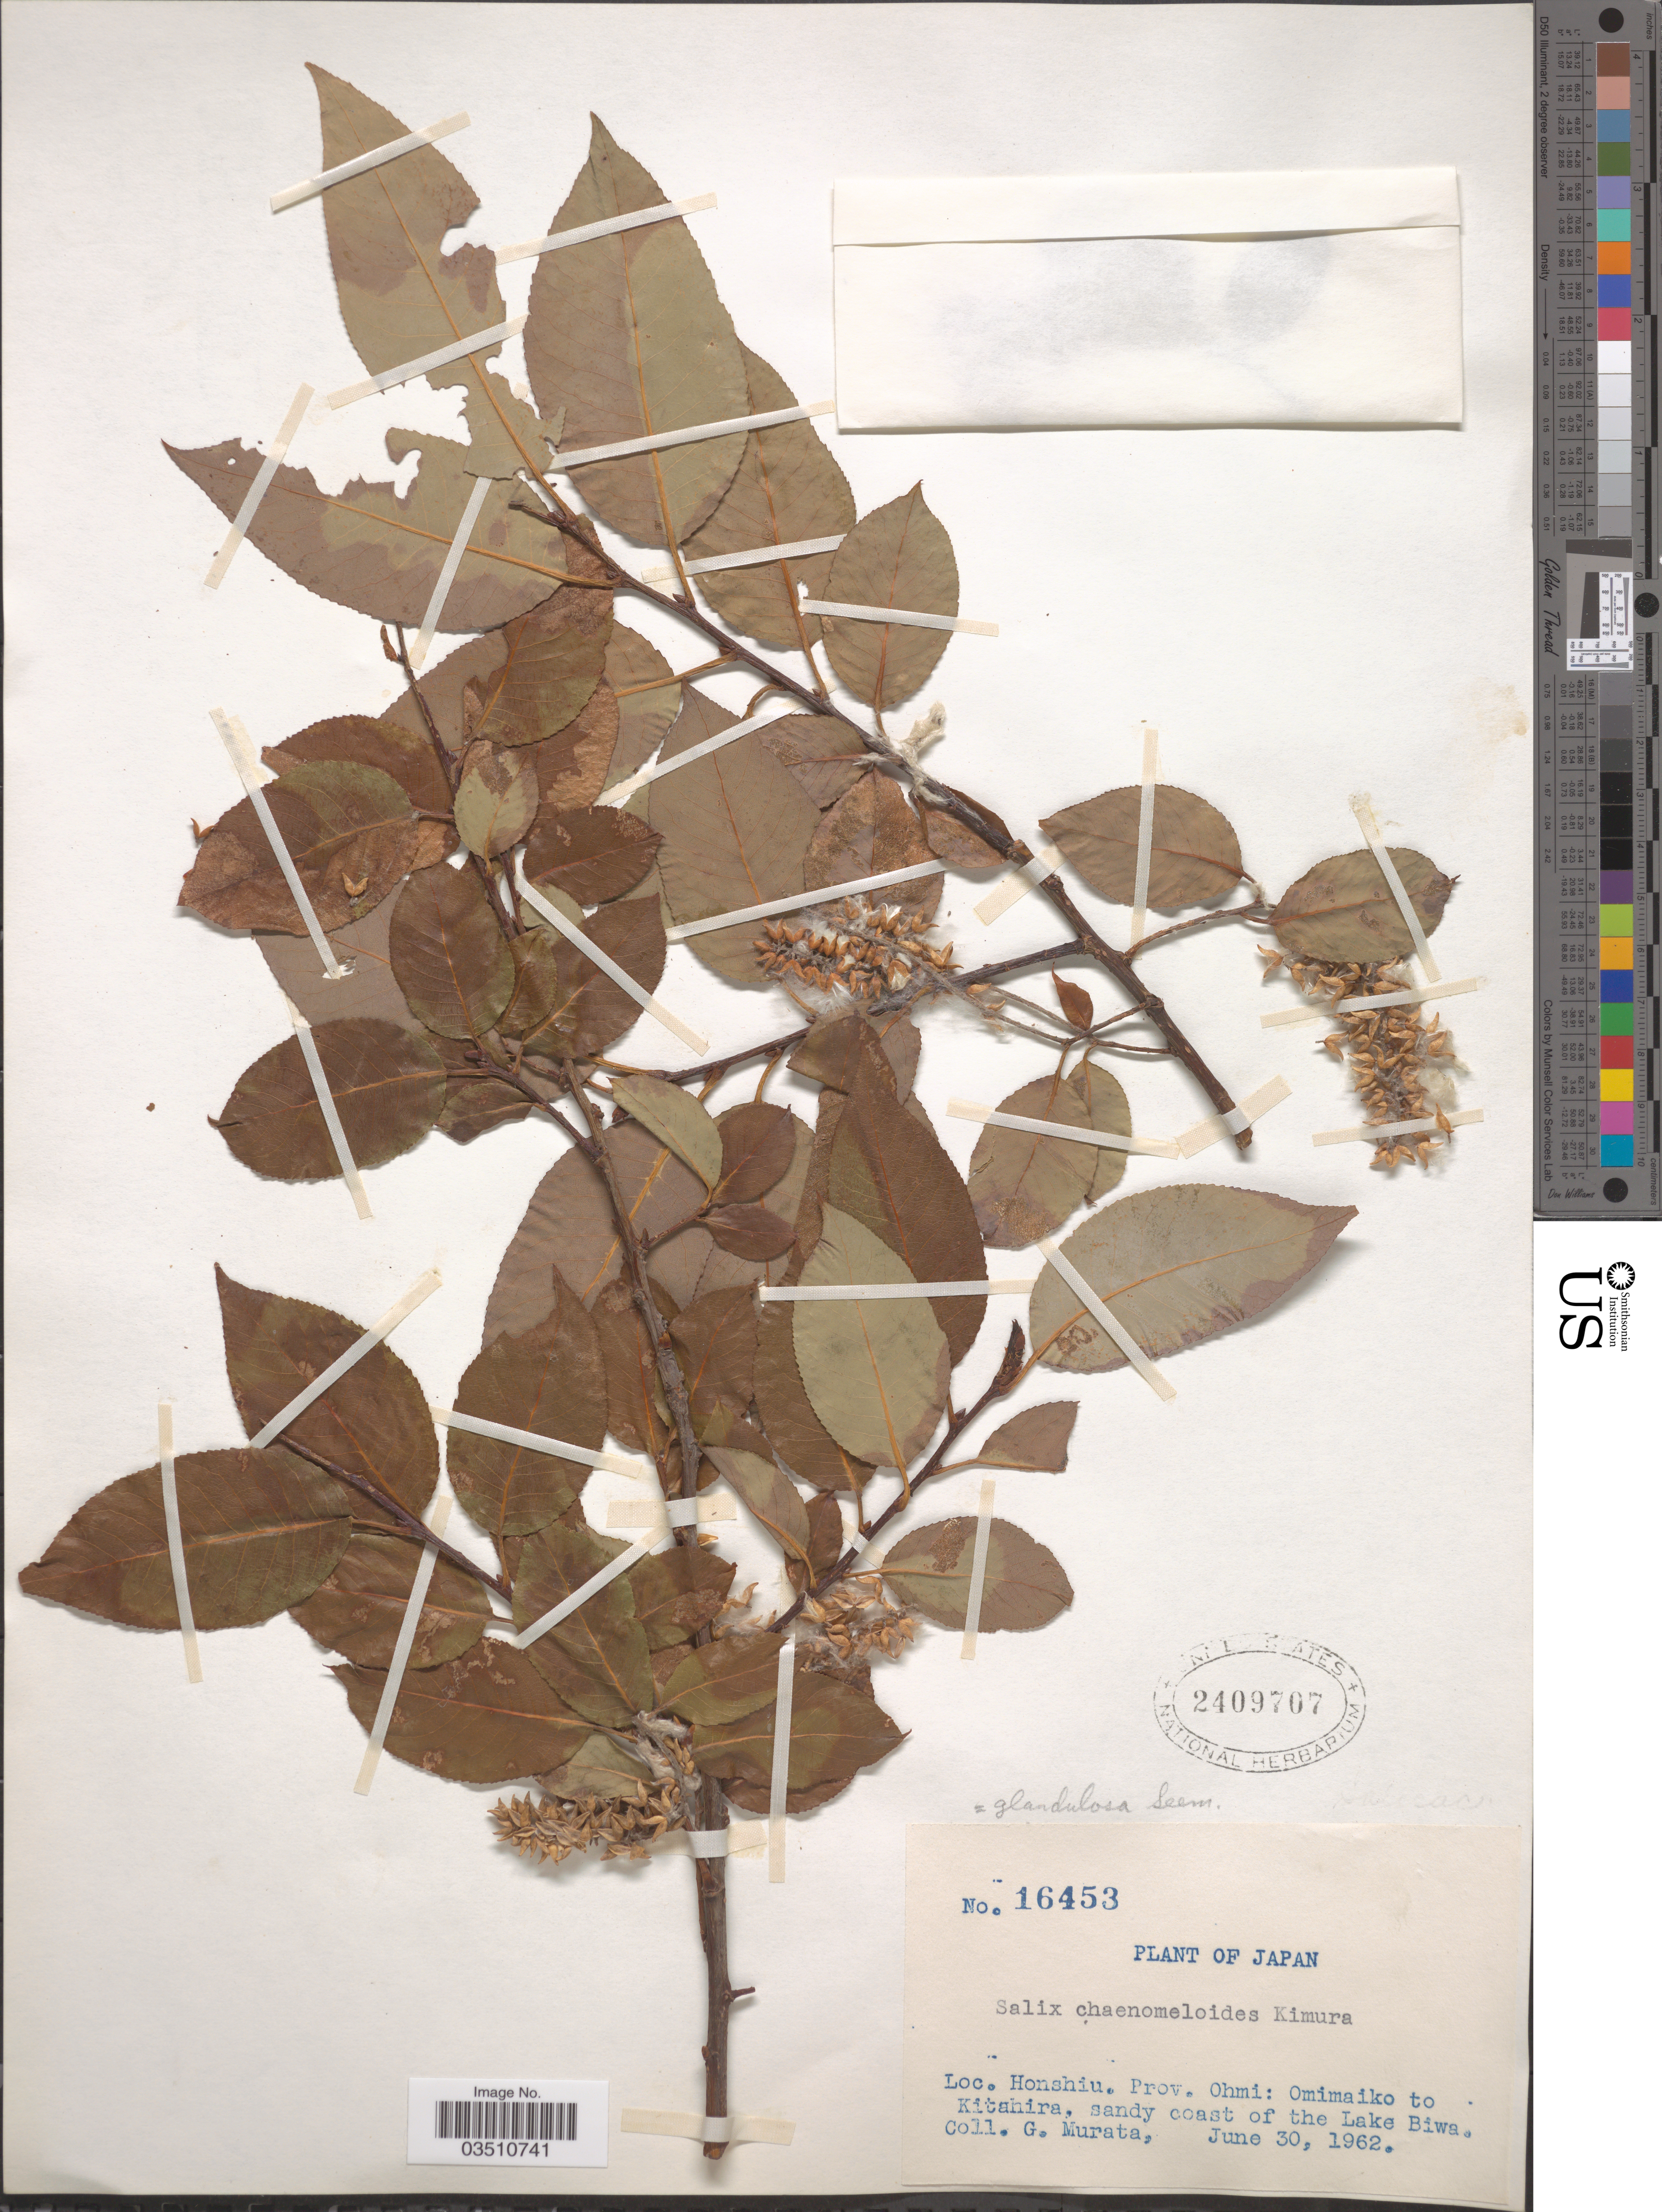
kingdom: Plantae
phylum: Tracheophyta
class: Magnoliopsida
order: Malpighiales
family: Salicaceae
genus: Salix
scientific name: Salix glandulosa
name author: Seemen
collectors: G. Murata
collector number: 16453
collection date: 1962-06-30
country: Japan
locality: Honshiu. Prov. Ohmi: Omimaiko to Kitahira, sandy coast of the Lake Biwa.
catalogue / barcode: US 2409707